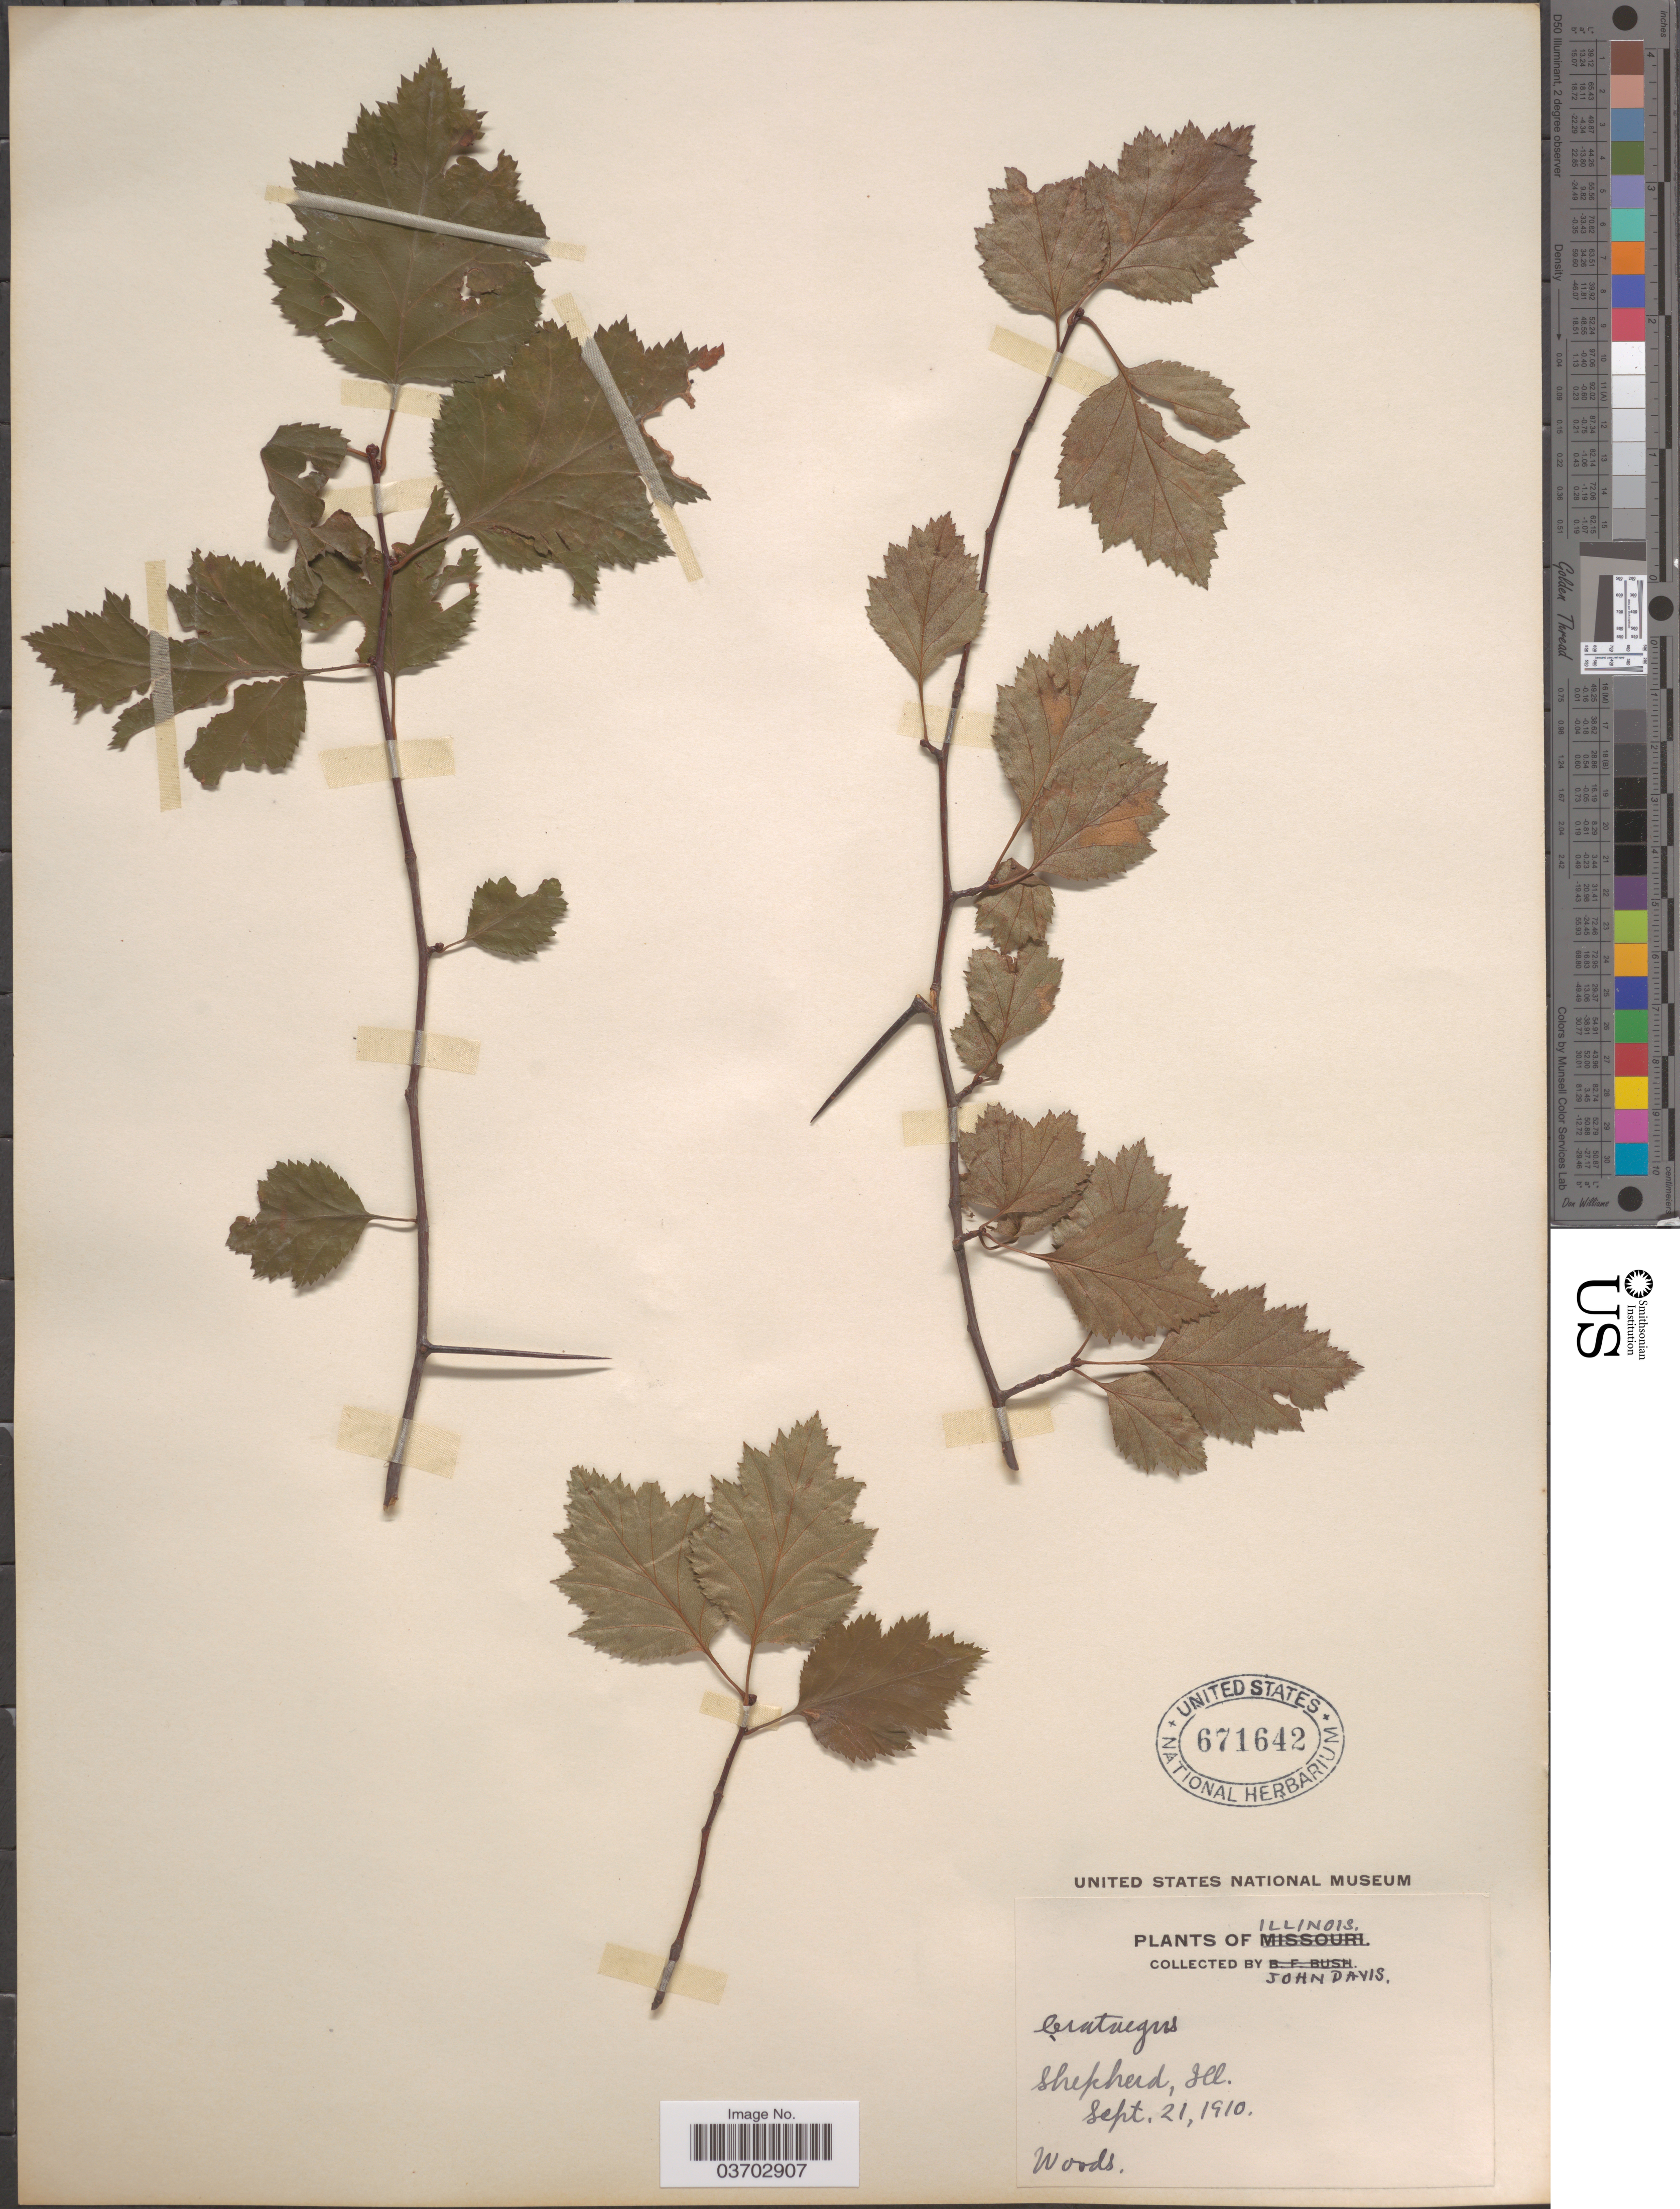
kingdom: Plantae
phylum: Tracheophyta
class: Magnoliopsida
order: Rosales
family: Rosaceae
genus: Crataegus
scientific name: Crataegus sp.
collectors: J. Davis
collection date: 1910-09-21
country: United States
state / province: Illinois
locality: Shepherd.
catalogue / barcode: US 671642